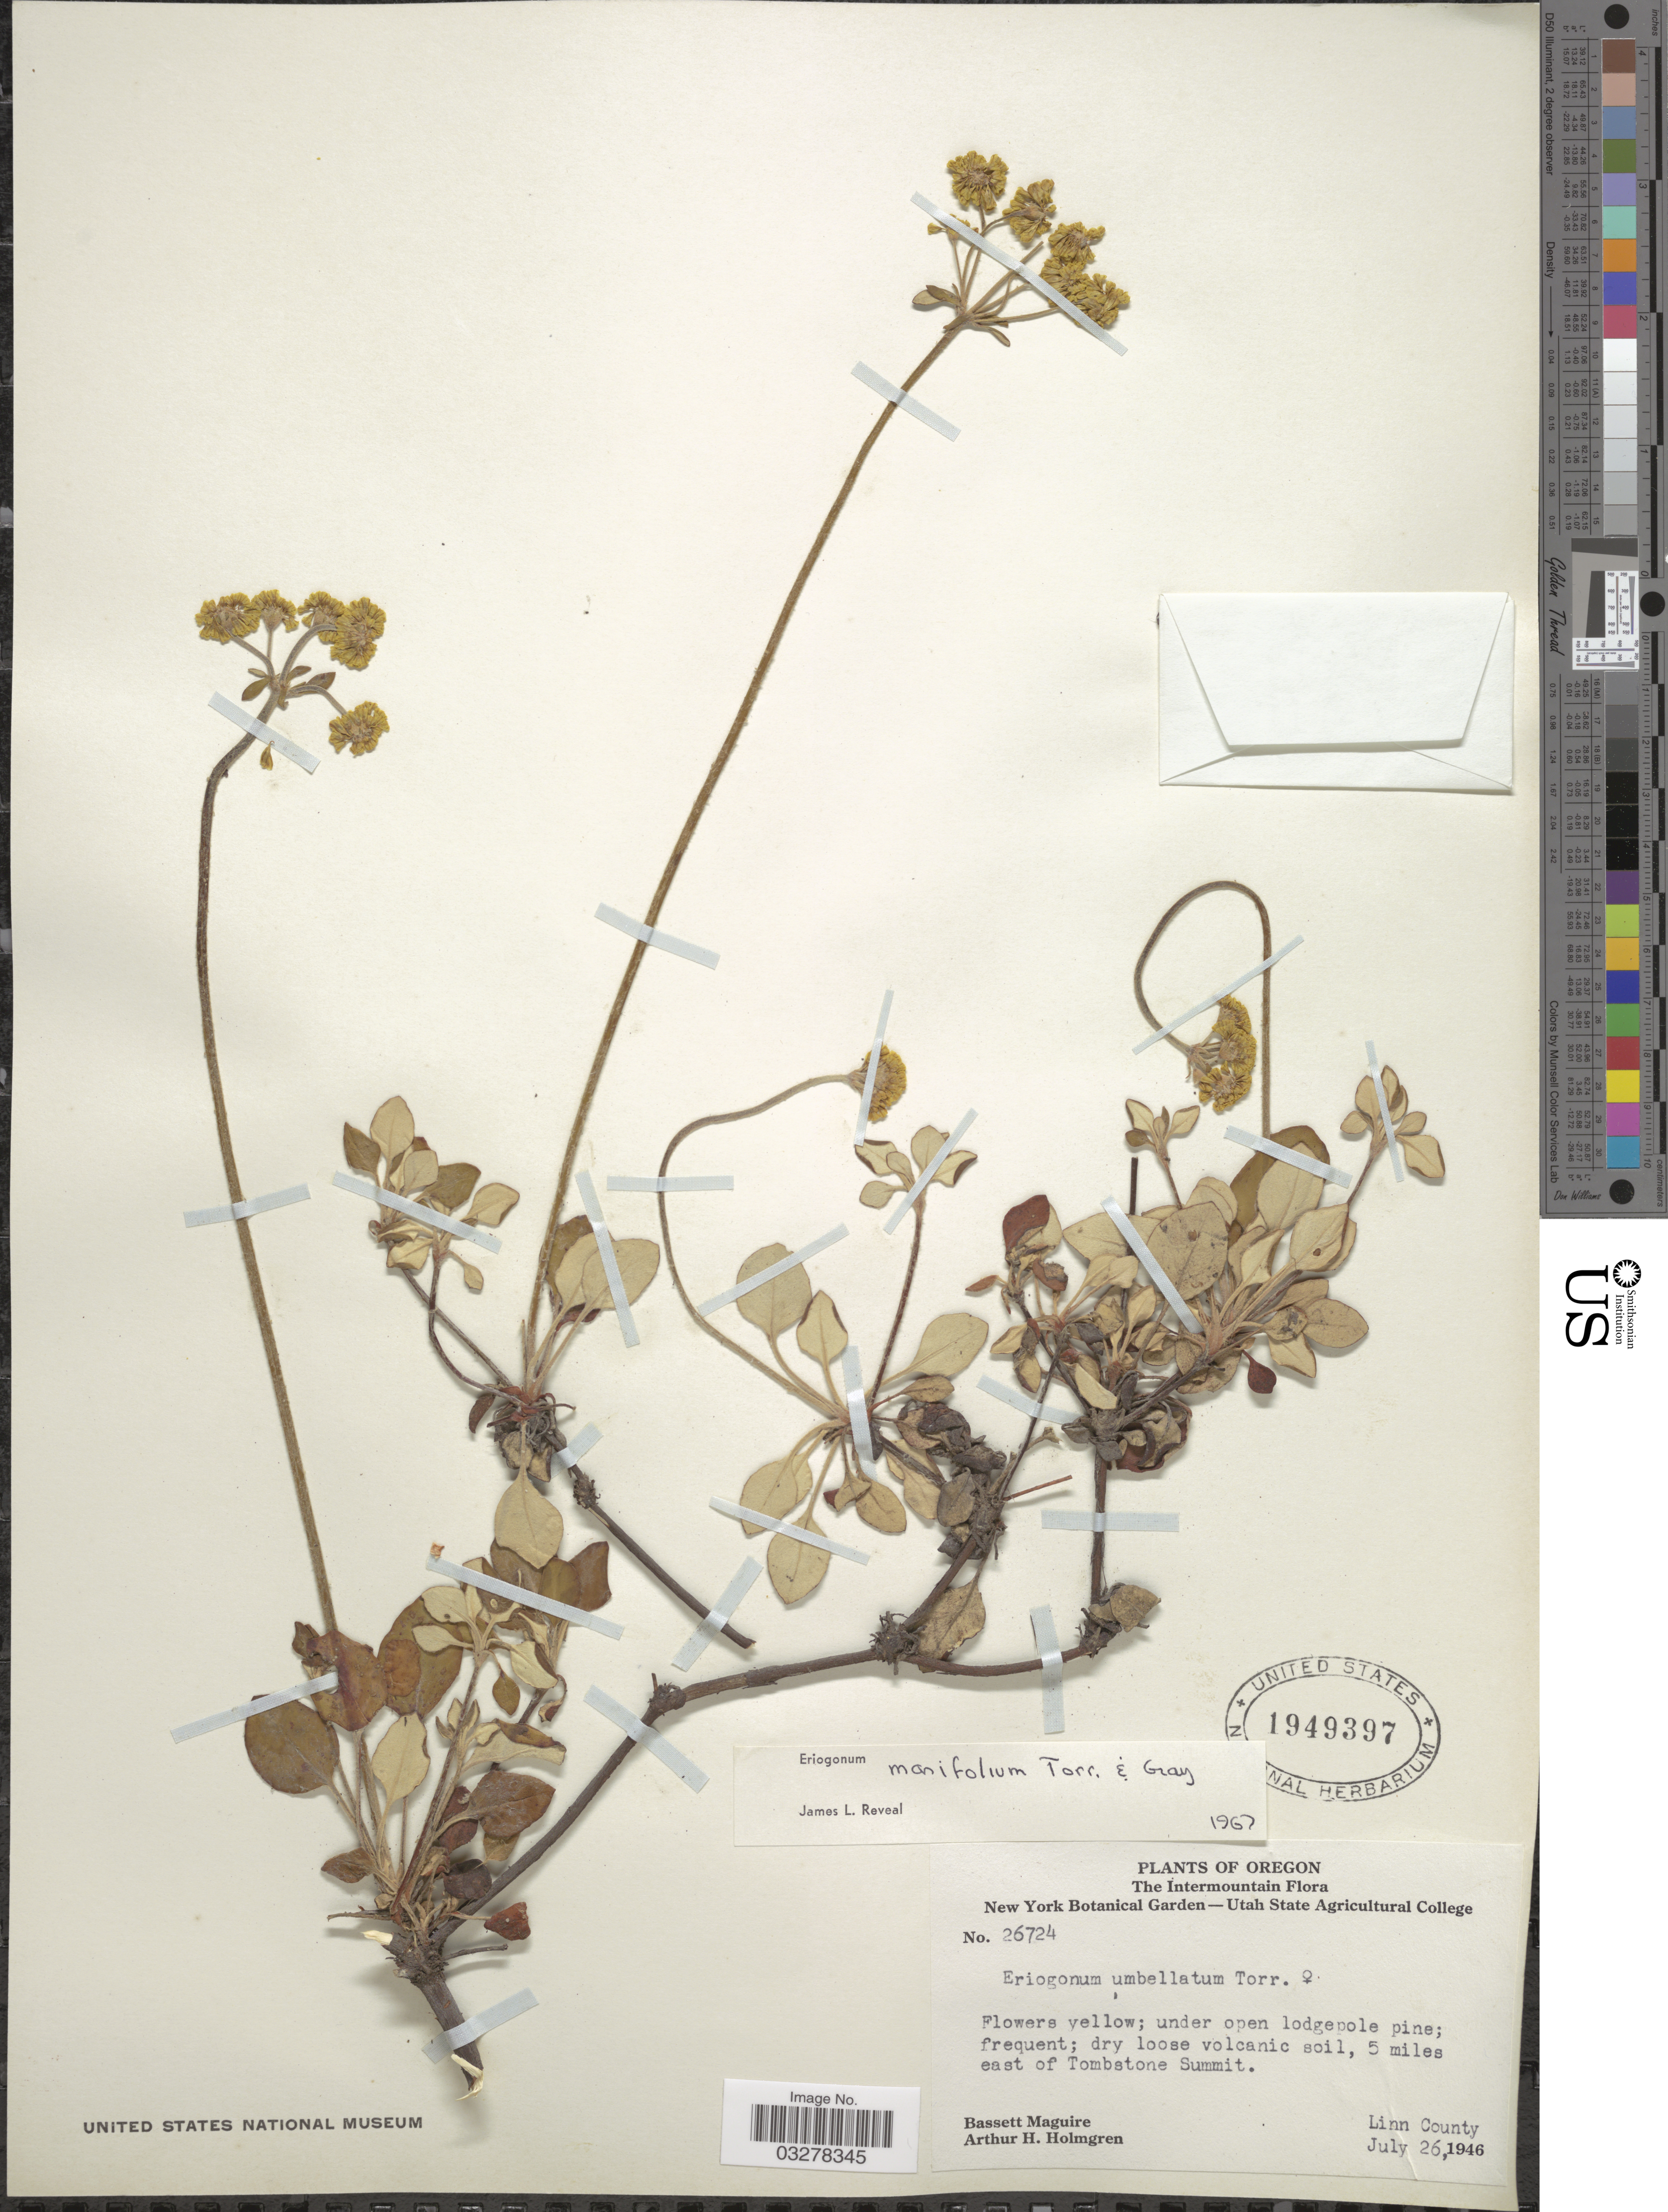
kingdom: Plantae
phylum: Tracheophyta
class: Magnoliopsida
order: Caryophyllales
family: Polygonaceae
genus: Eriogonum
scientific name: Eriogonum marifolium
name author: Torr. & A. Gray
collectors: B. Maguire & A. H. Holmgren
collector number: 26724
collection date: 1946-07-26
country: United States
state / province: Oregon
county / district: Linn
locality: Intermountain. 5 miles east of Tombstone Summit. Linn County.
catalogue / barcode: US 1949397